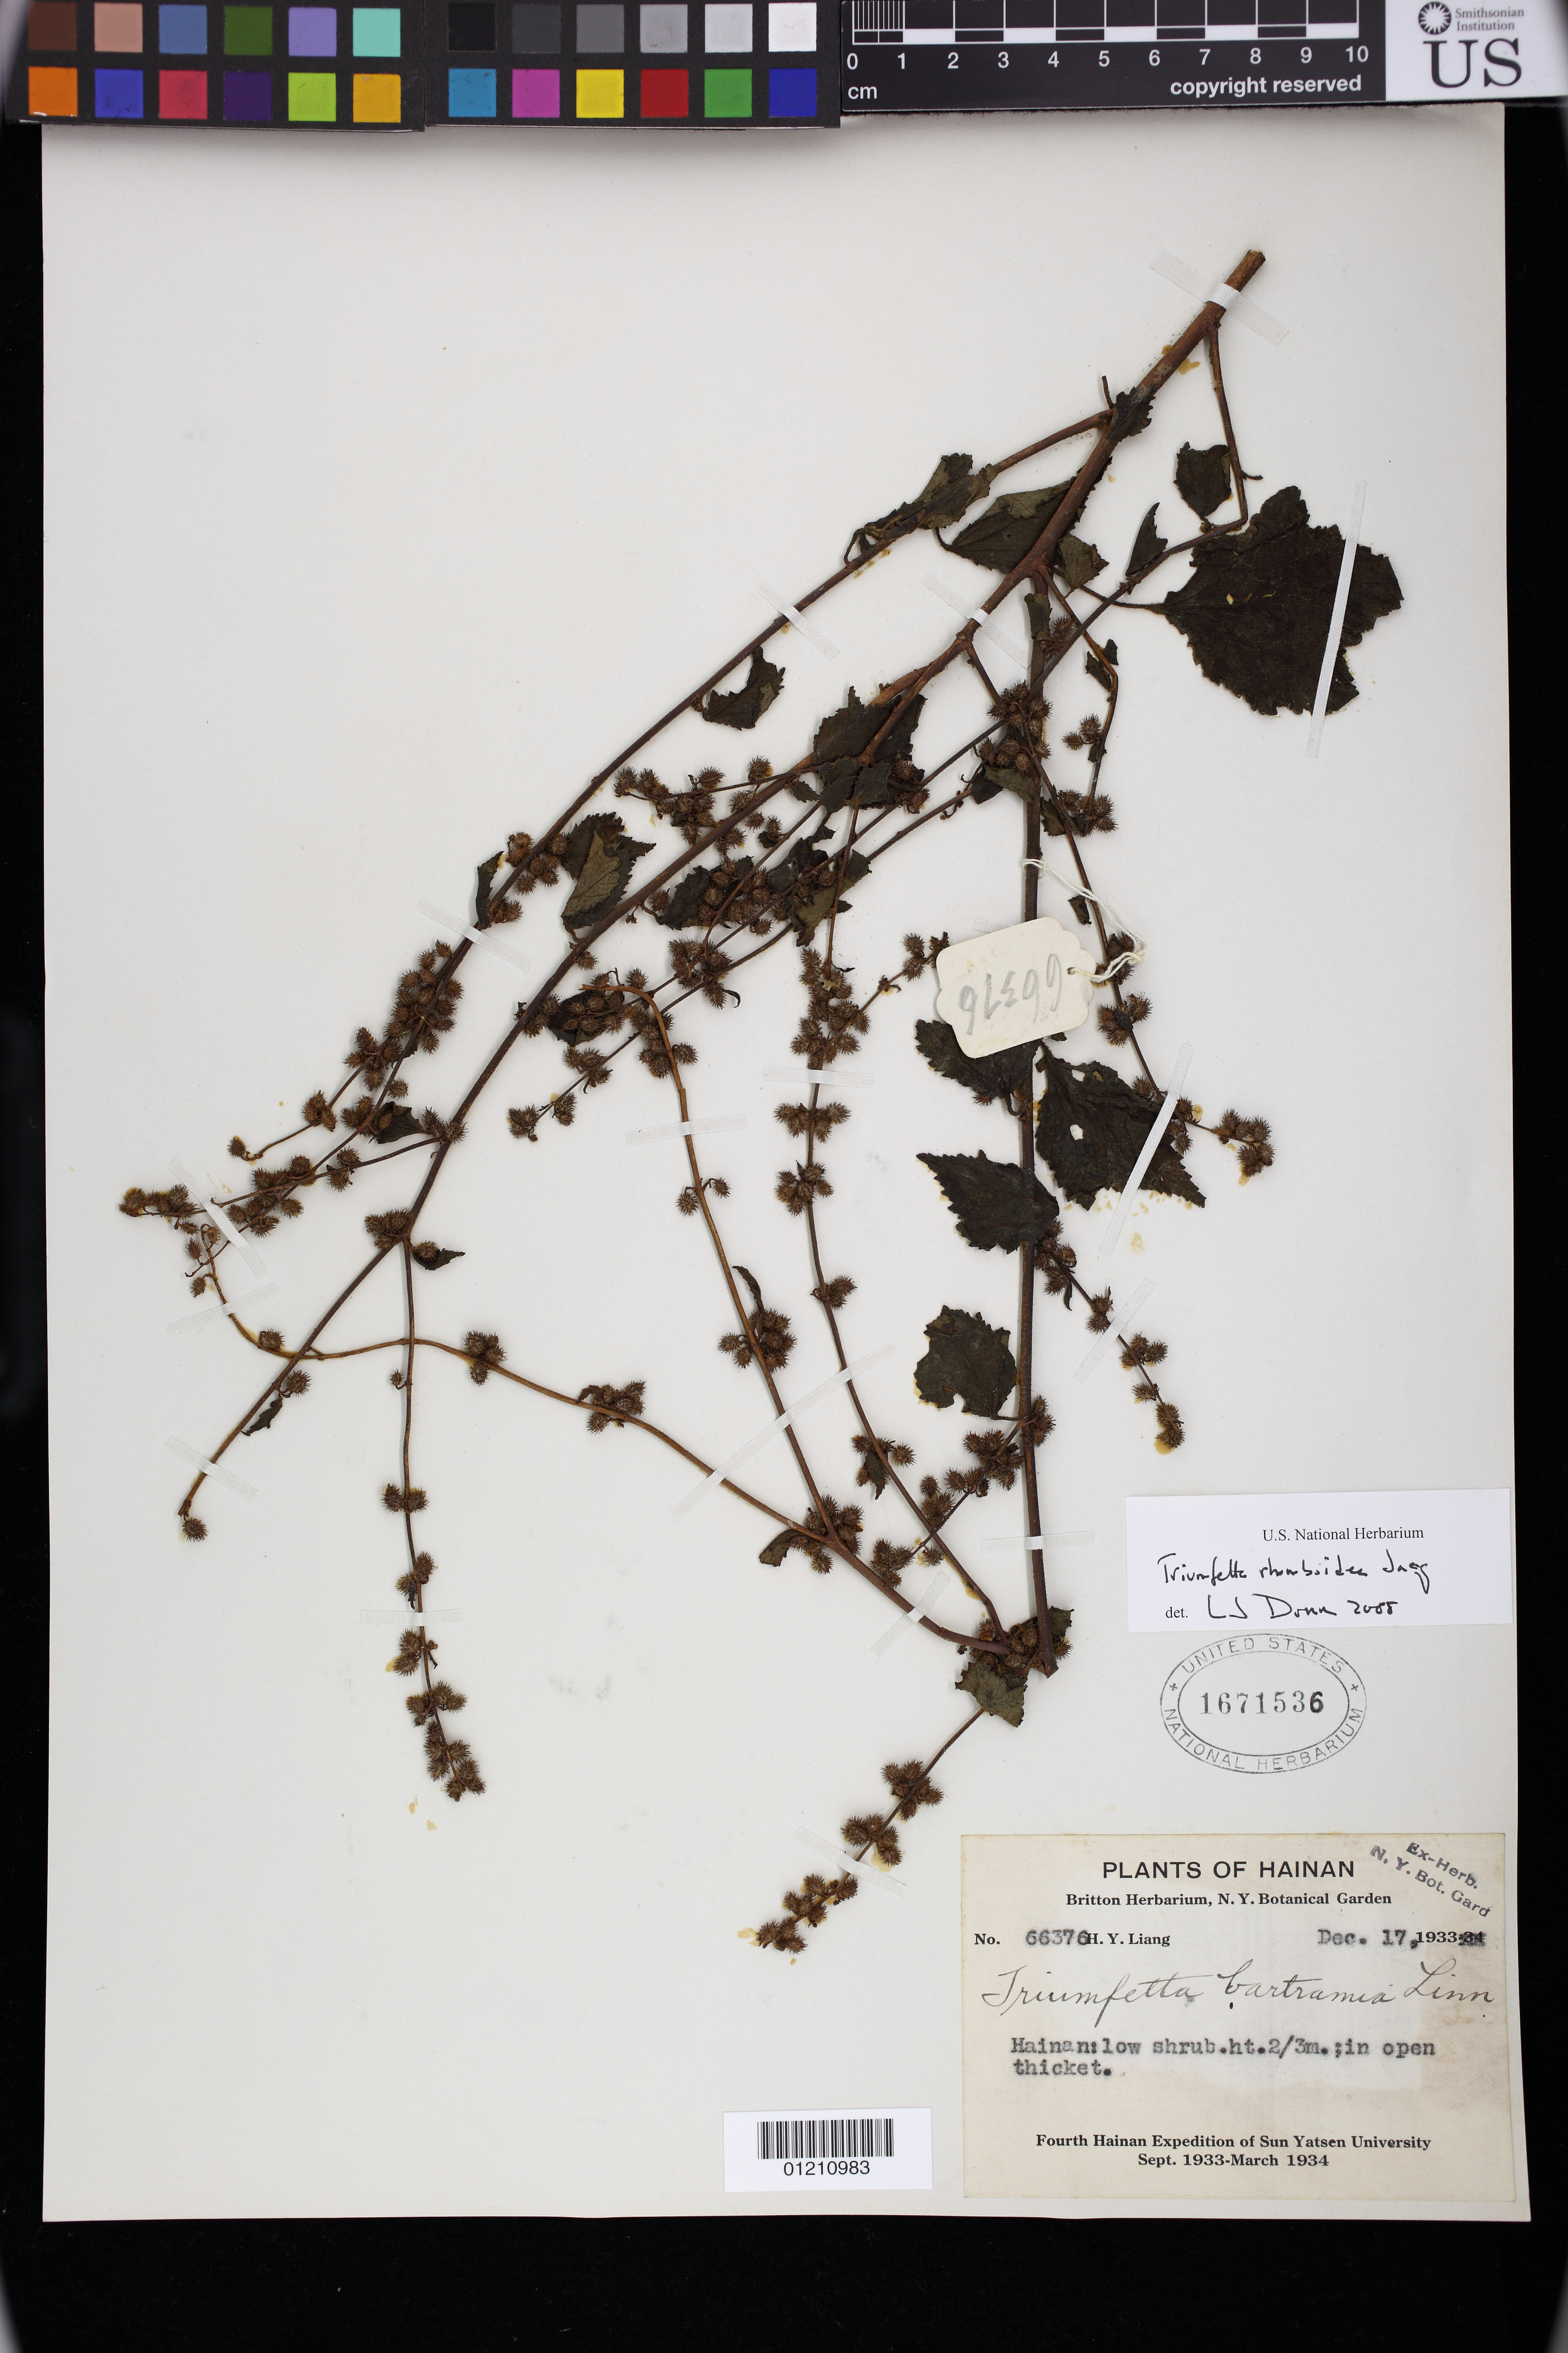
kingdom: Plantae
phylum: Tracheophyta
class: Magnoliopsida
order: Malvales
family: Malvaceae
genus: Triumfetta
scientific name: Triumfetta rhomboidea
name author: Jacq.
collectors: H. Y. Liang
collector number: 66376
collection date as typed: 17 Dec 1933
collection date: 1933-12-17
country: China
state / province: Hainan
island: Hainan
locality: Hainan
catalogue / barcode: US 1671536